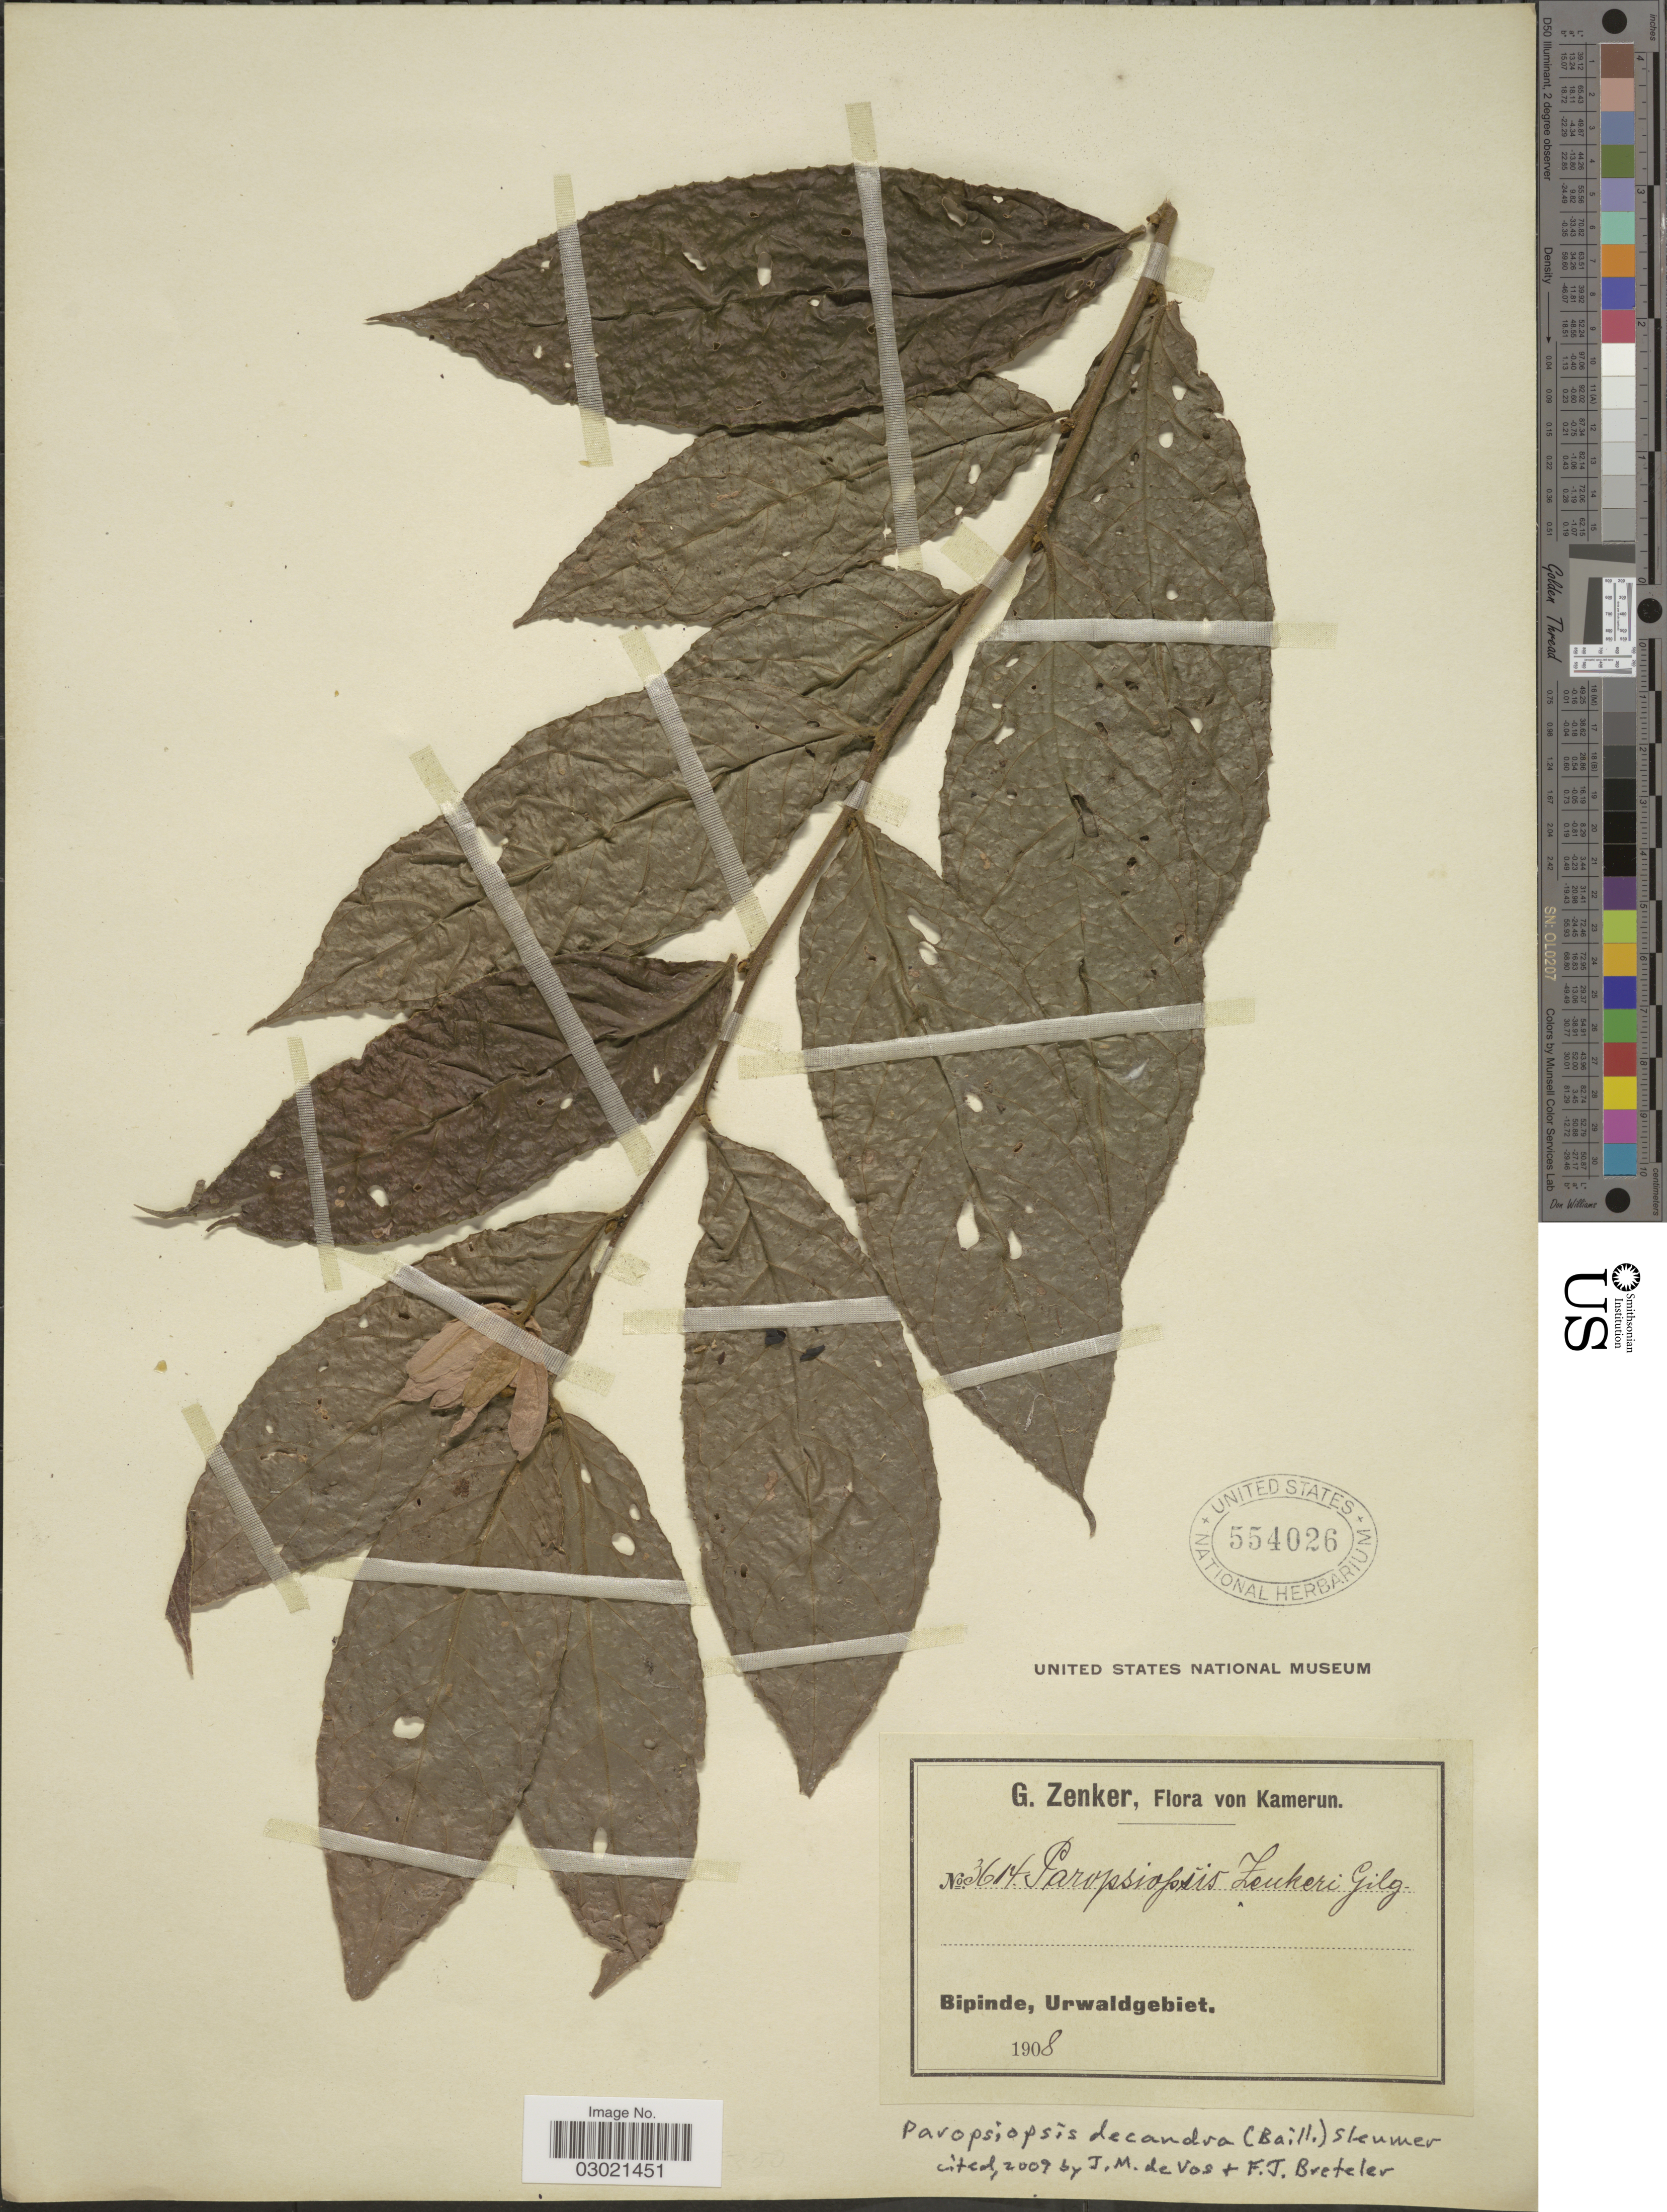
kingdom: Plantae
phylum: Tracheophyta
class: Magnoliopsida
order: Malpighiales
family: Passifloraceae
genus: Paropsiopsis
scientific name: Paropsiopsis decandra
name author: (Baill.) Sleumer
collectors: G. A. Zenker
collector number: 3614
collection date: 1908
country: Cameroon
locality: Kamerun, Bipinde, Urwaldgebiet.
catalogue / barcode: US 554026